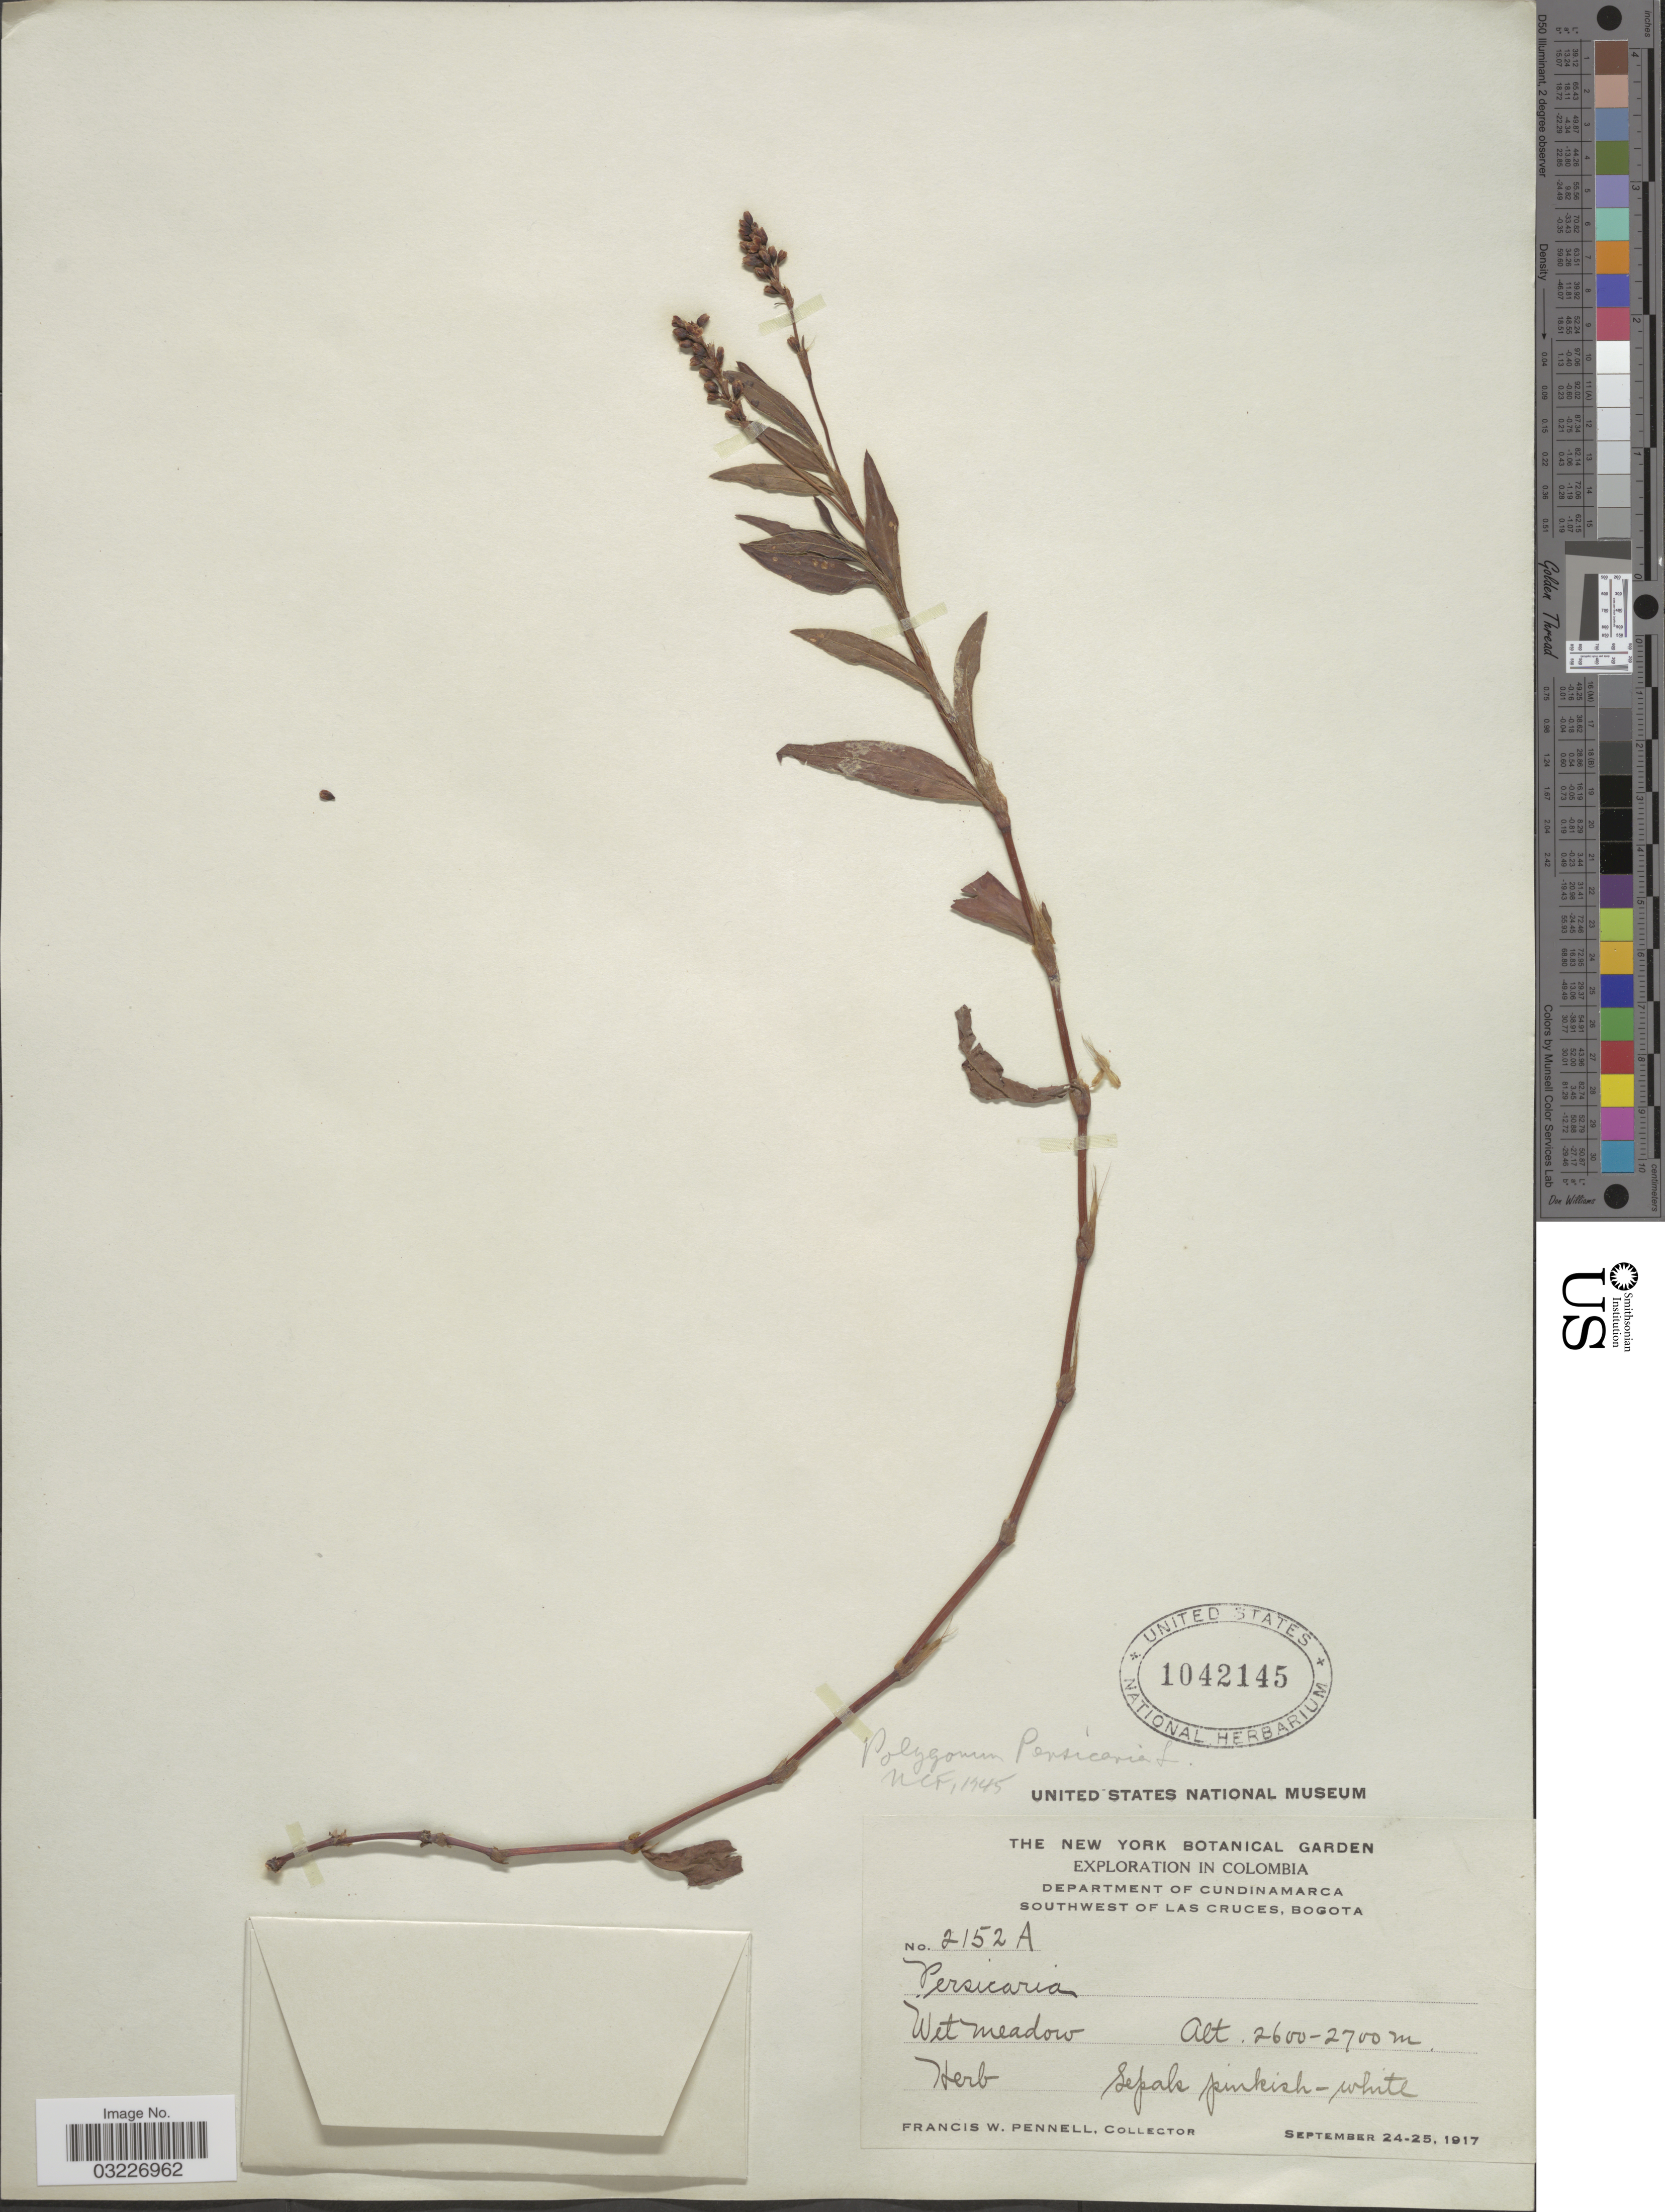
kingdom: Plantae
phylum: Tracheophyta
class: Magnoliopsida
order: Caryophyllales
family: Polygonaceae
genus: Polygonum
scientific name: Polygonum persicaria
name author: L.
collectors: F. W. Pennell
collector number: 2152A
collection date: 1917-09-24/1917-09-25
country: Colombia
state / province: Cundinamarca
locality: Southwest of Las Cruces, Bogota.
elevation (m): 2600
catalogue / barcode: US 1042145